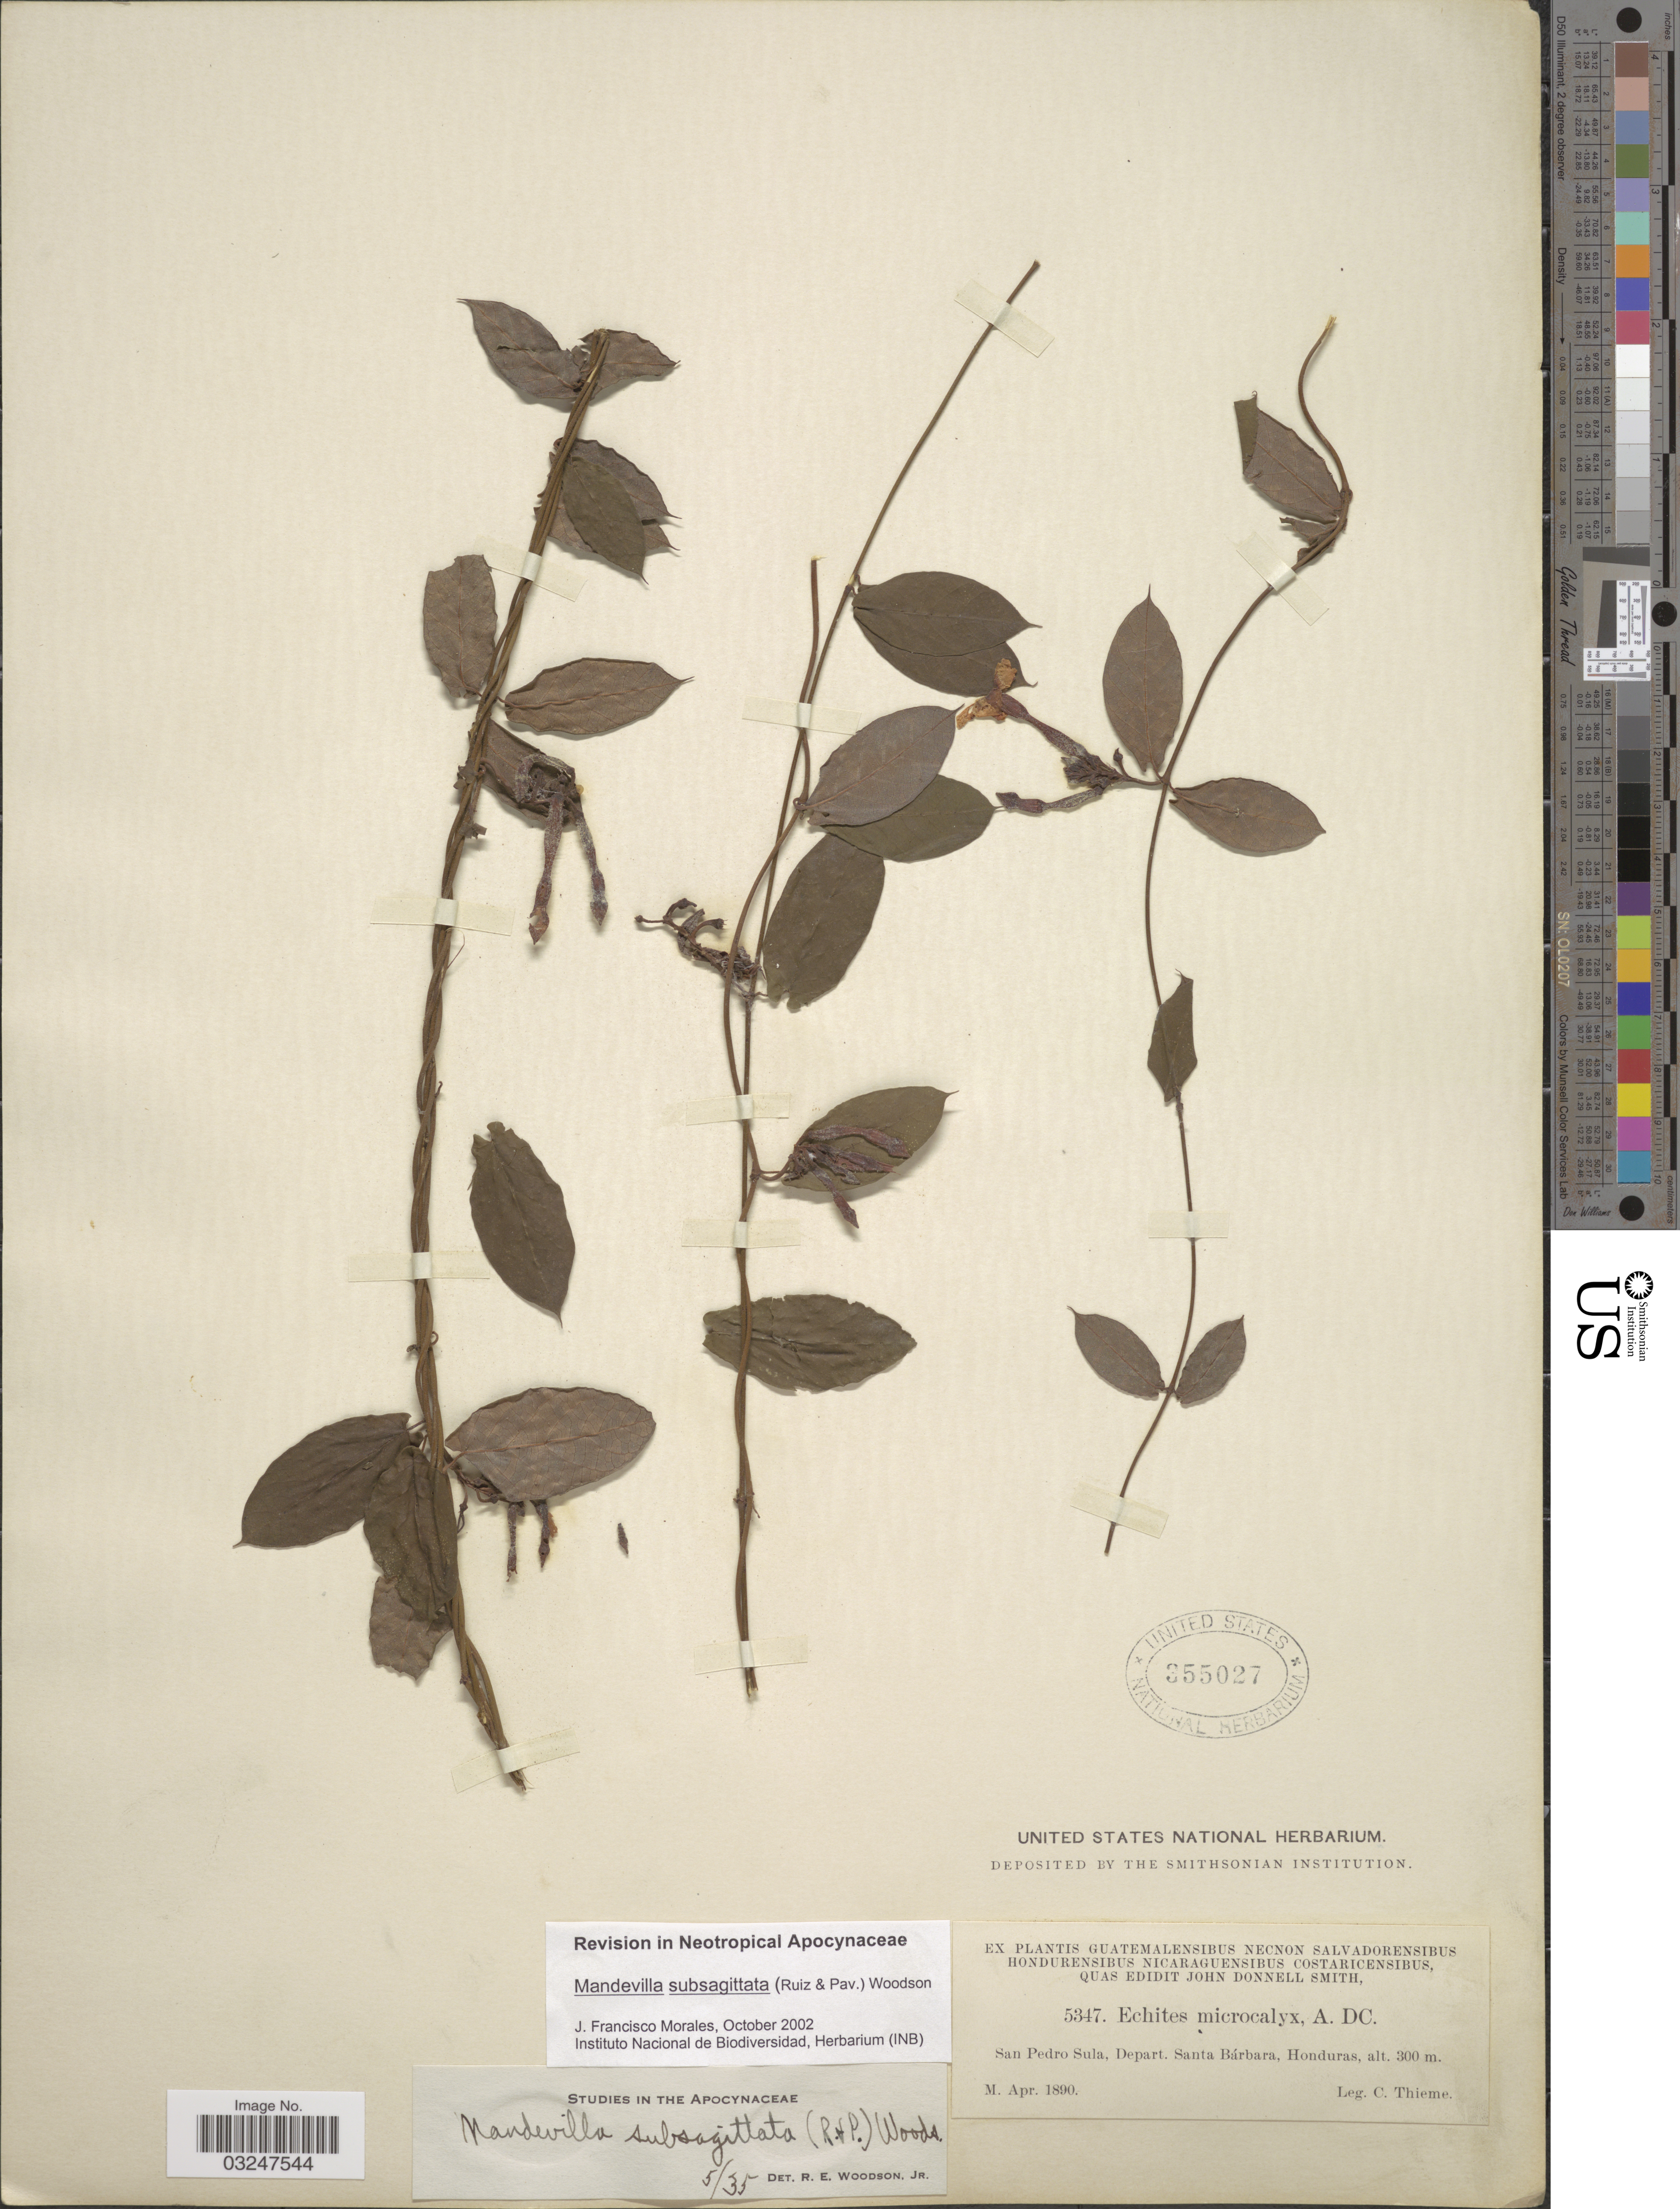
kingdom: Plantae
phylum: Tracheophyta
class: Magnoliopsida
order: Gentianales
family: Apocynaceae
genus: Mandevilla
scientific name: Mandevilla subsagittata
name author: (Ruiz & Pav.) Woodson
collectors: C. Thieme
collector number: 5347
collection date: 1890-04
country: Honduras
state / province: Santa Bárbara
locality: San Pedro Sula, Depart. Santa Bárbara.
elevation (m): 300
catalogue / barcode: US 355027